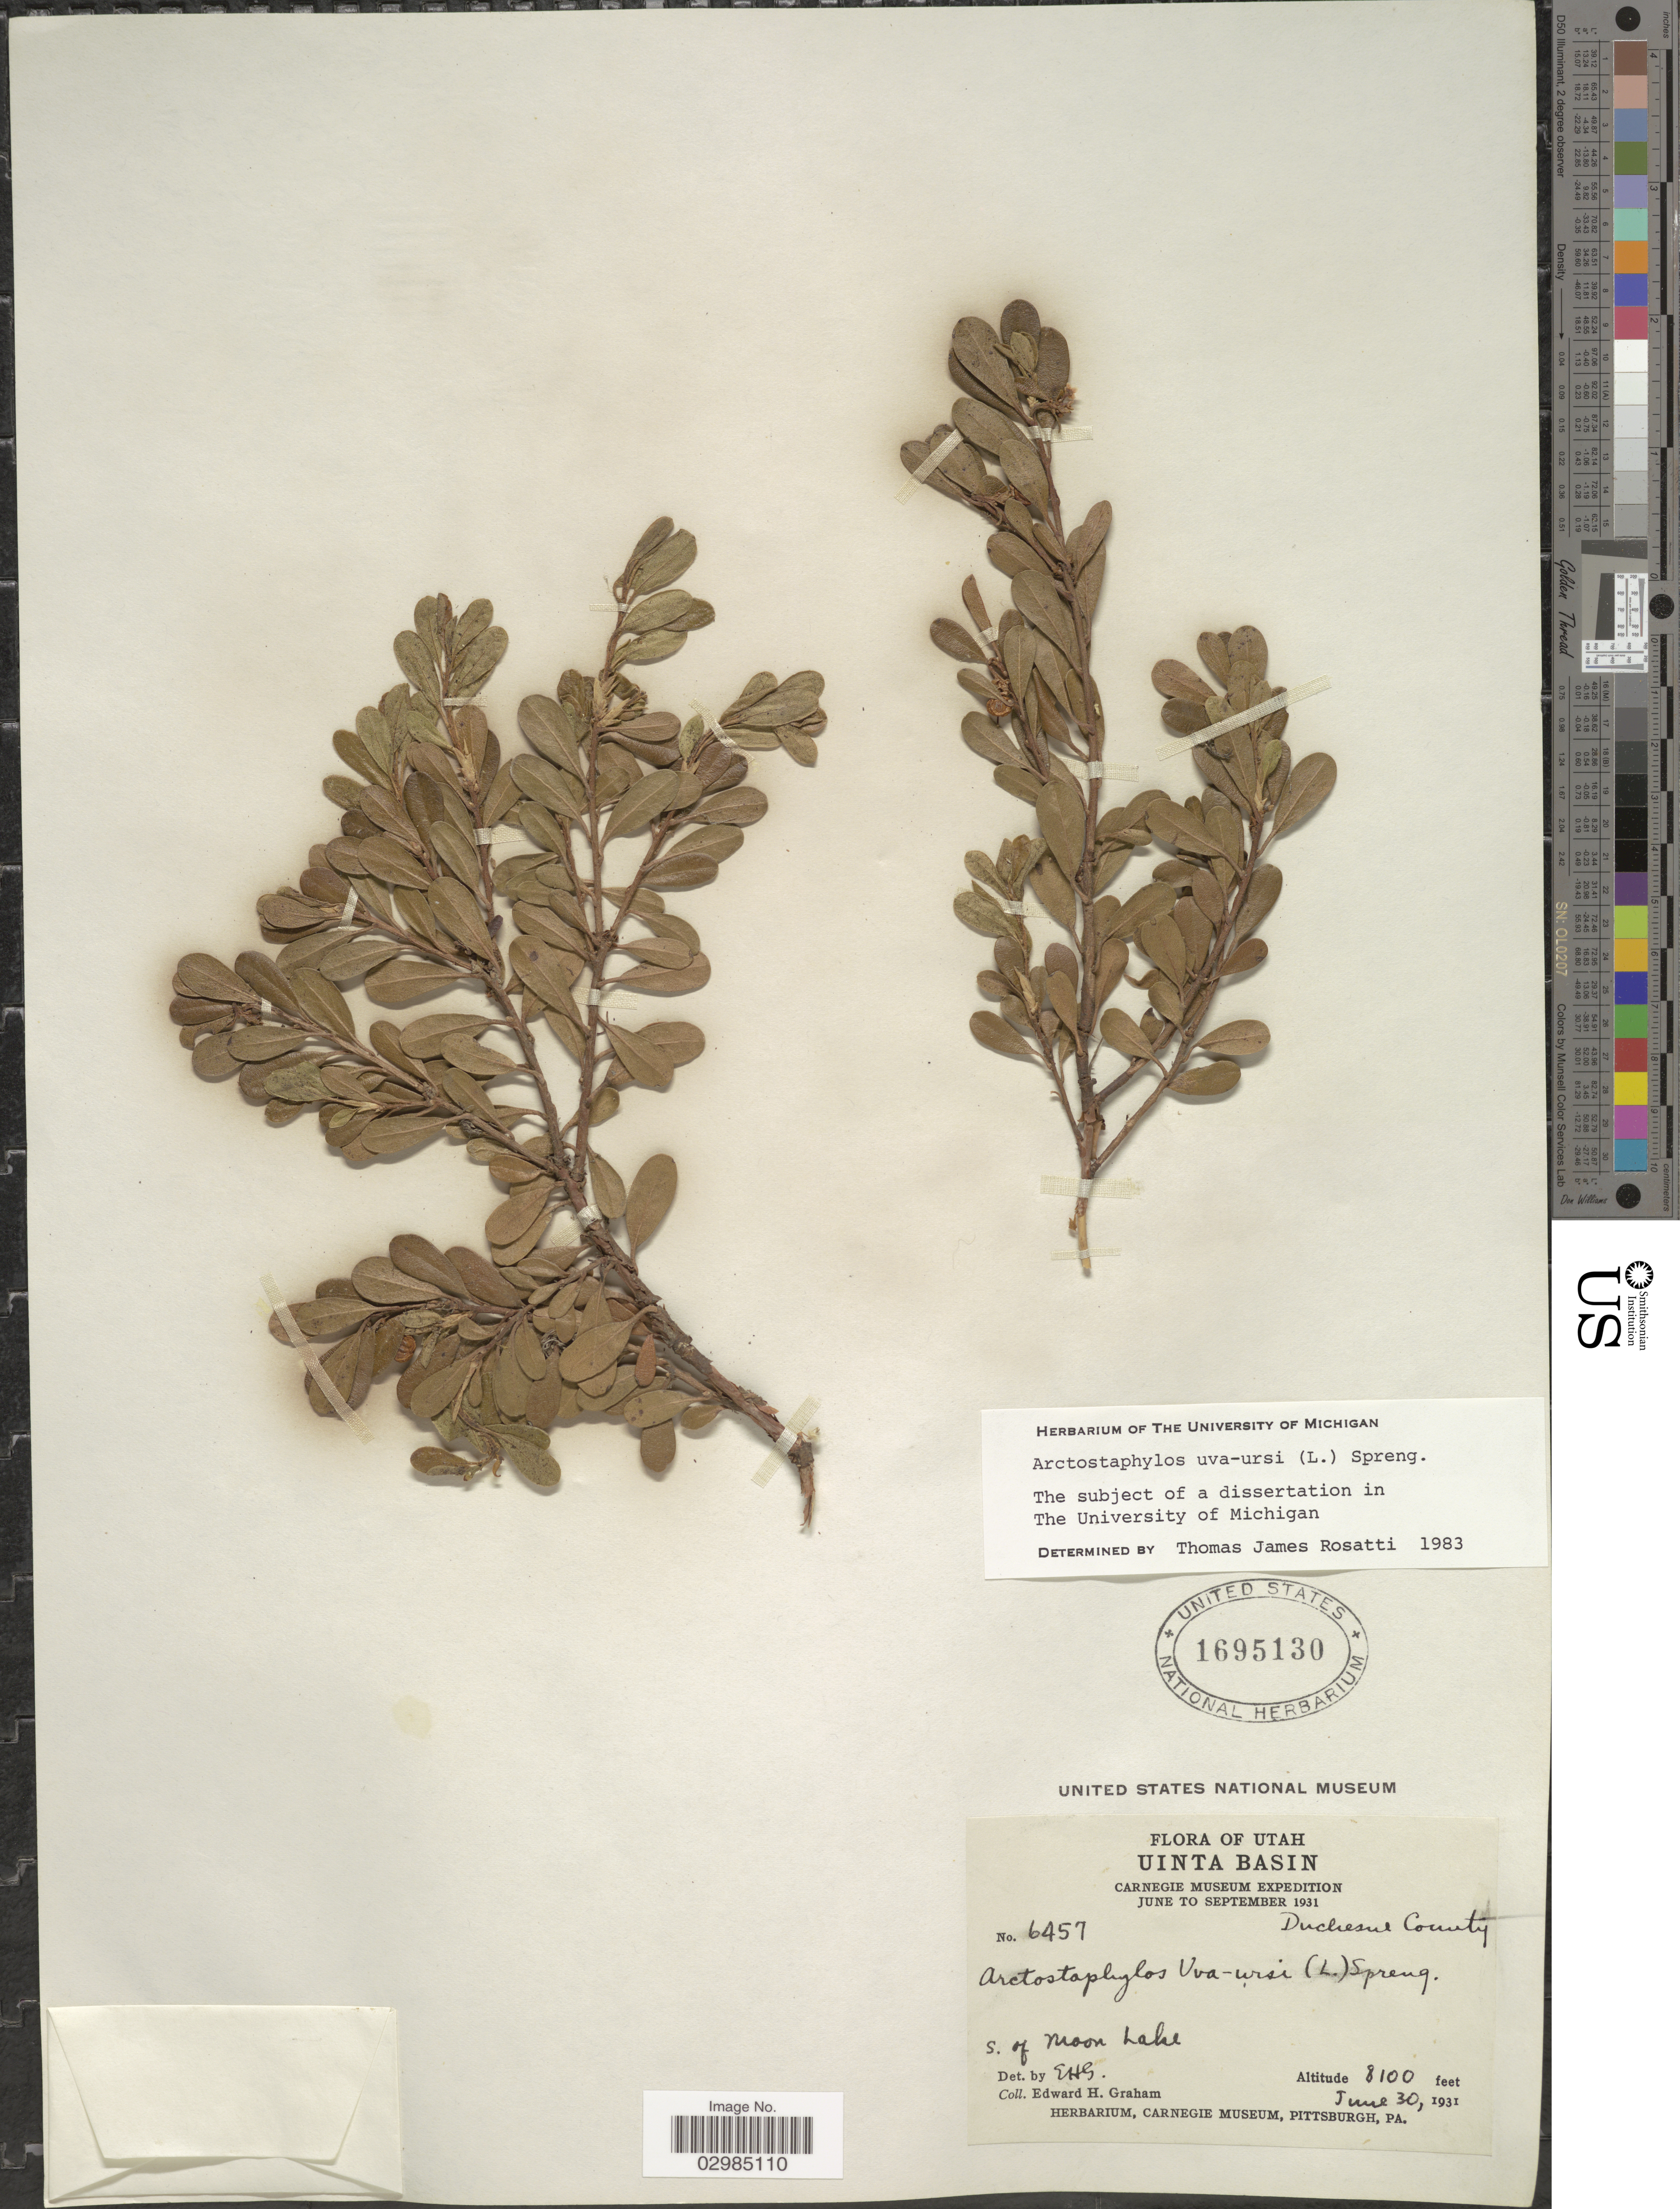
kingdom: Plantae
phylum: Tracheophyta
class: Magnoliopsida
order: Ericales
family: Ericaceae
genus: Arctostaphylos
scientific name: Arctostaphylos uva-ursi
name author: (L.) Spreng.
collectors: E. H. Graham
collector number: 6457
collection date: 1931-06-30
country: United States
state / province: Utah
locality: Uinta Basin. S. of Moon Lake.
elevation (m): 2469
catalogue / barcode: US 1695130